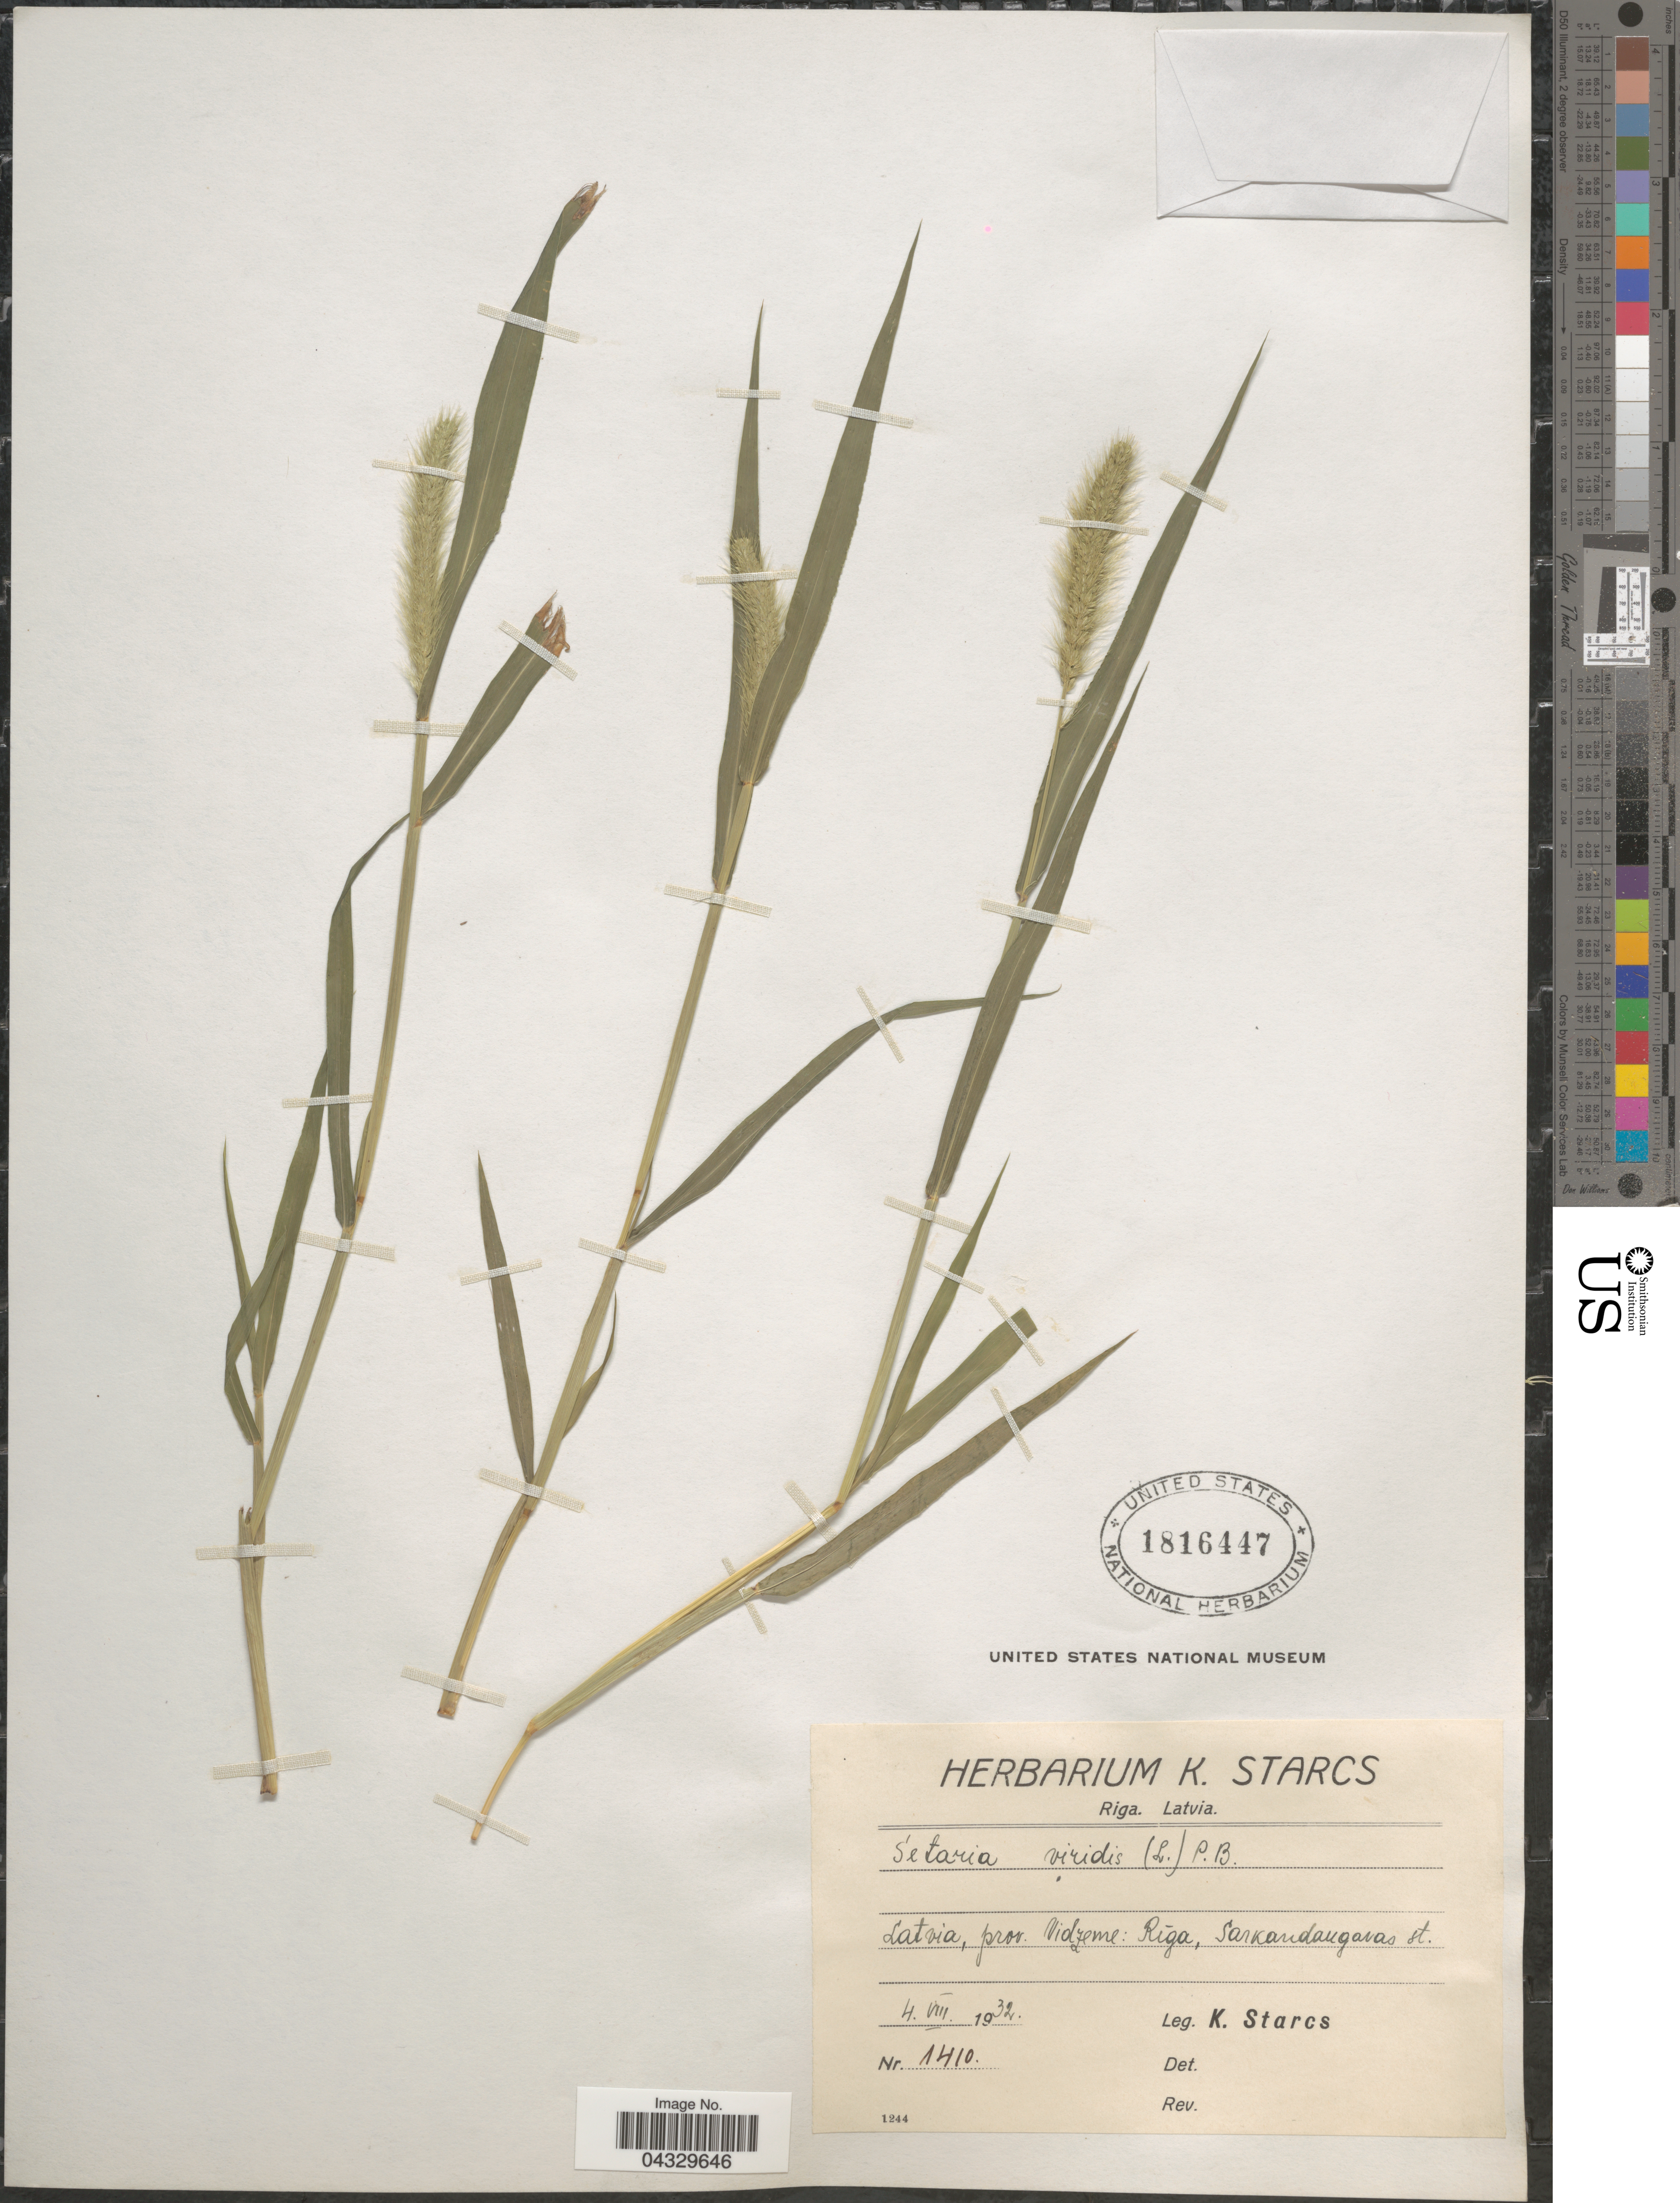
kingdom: Plantae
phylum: Tracheophyta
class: Liliopsida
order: Poales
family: Poaceae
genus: Setaria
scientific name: Setaria viridis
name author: (L.) P. Beauv.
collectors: K. Starcs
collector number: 1410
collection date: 1932-08-04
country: Latvia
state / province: Riga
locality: Prov. Vidzeme: Ríga, Sarkandaugavas st.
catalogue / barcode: US 1816447